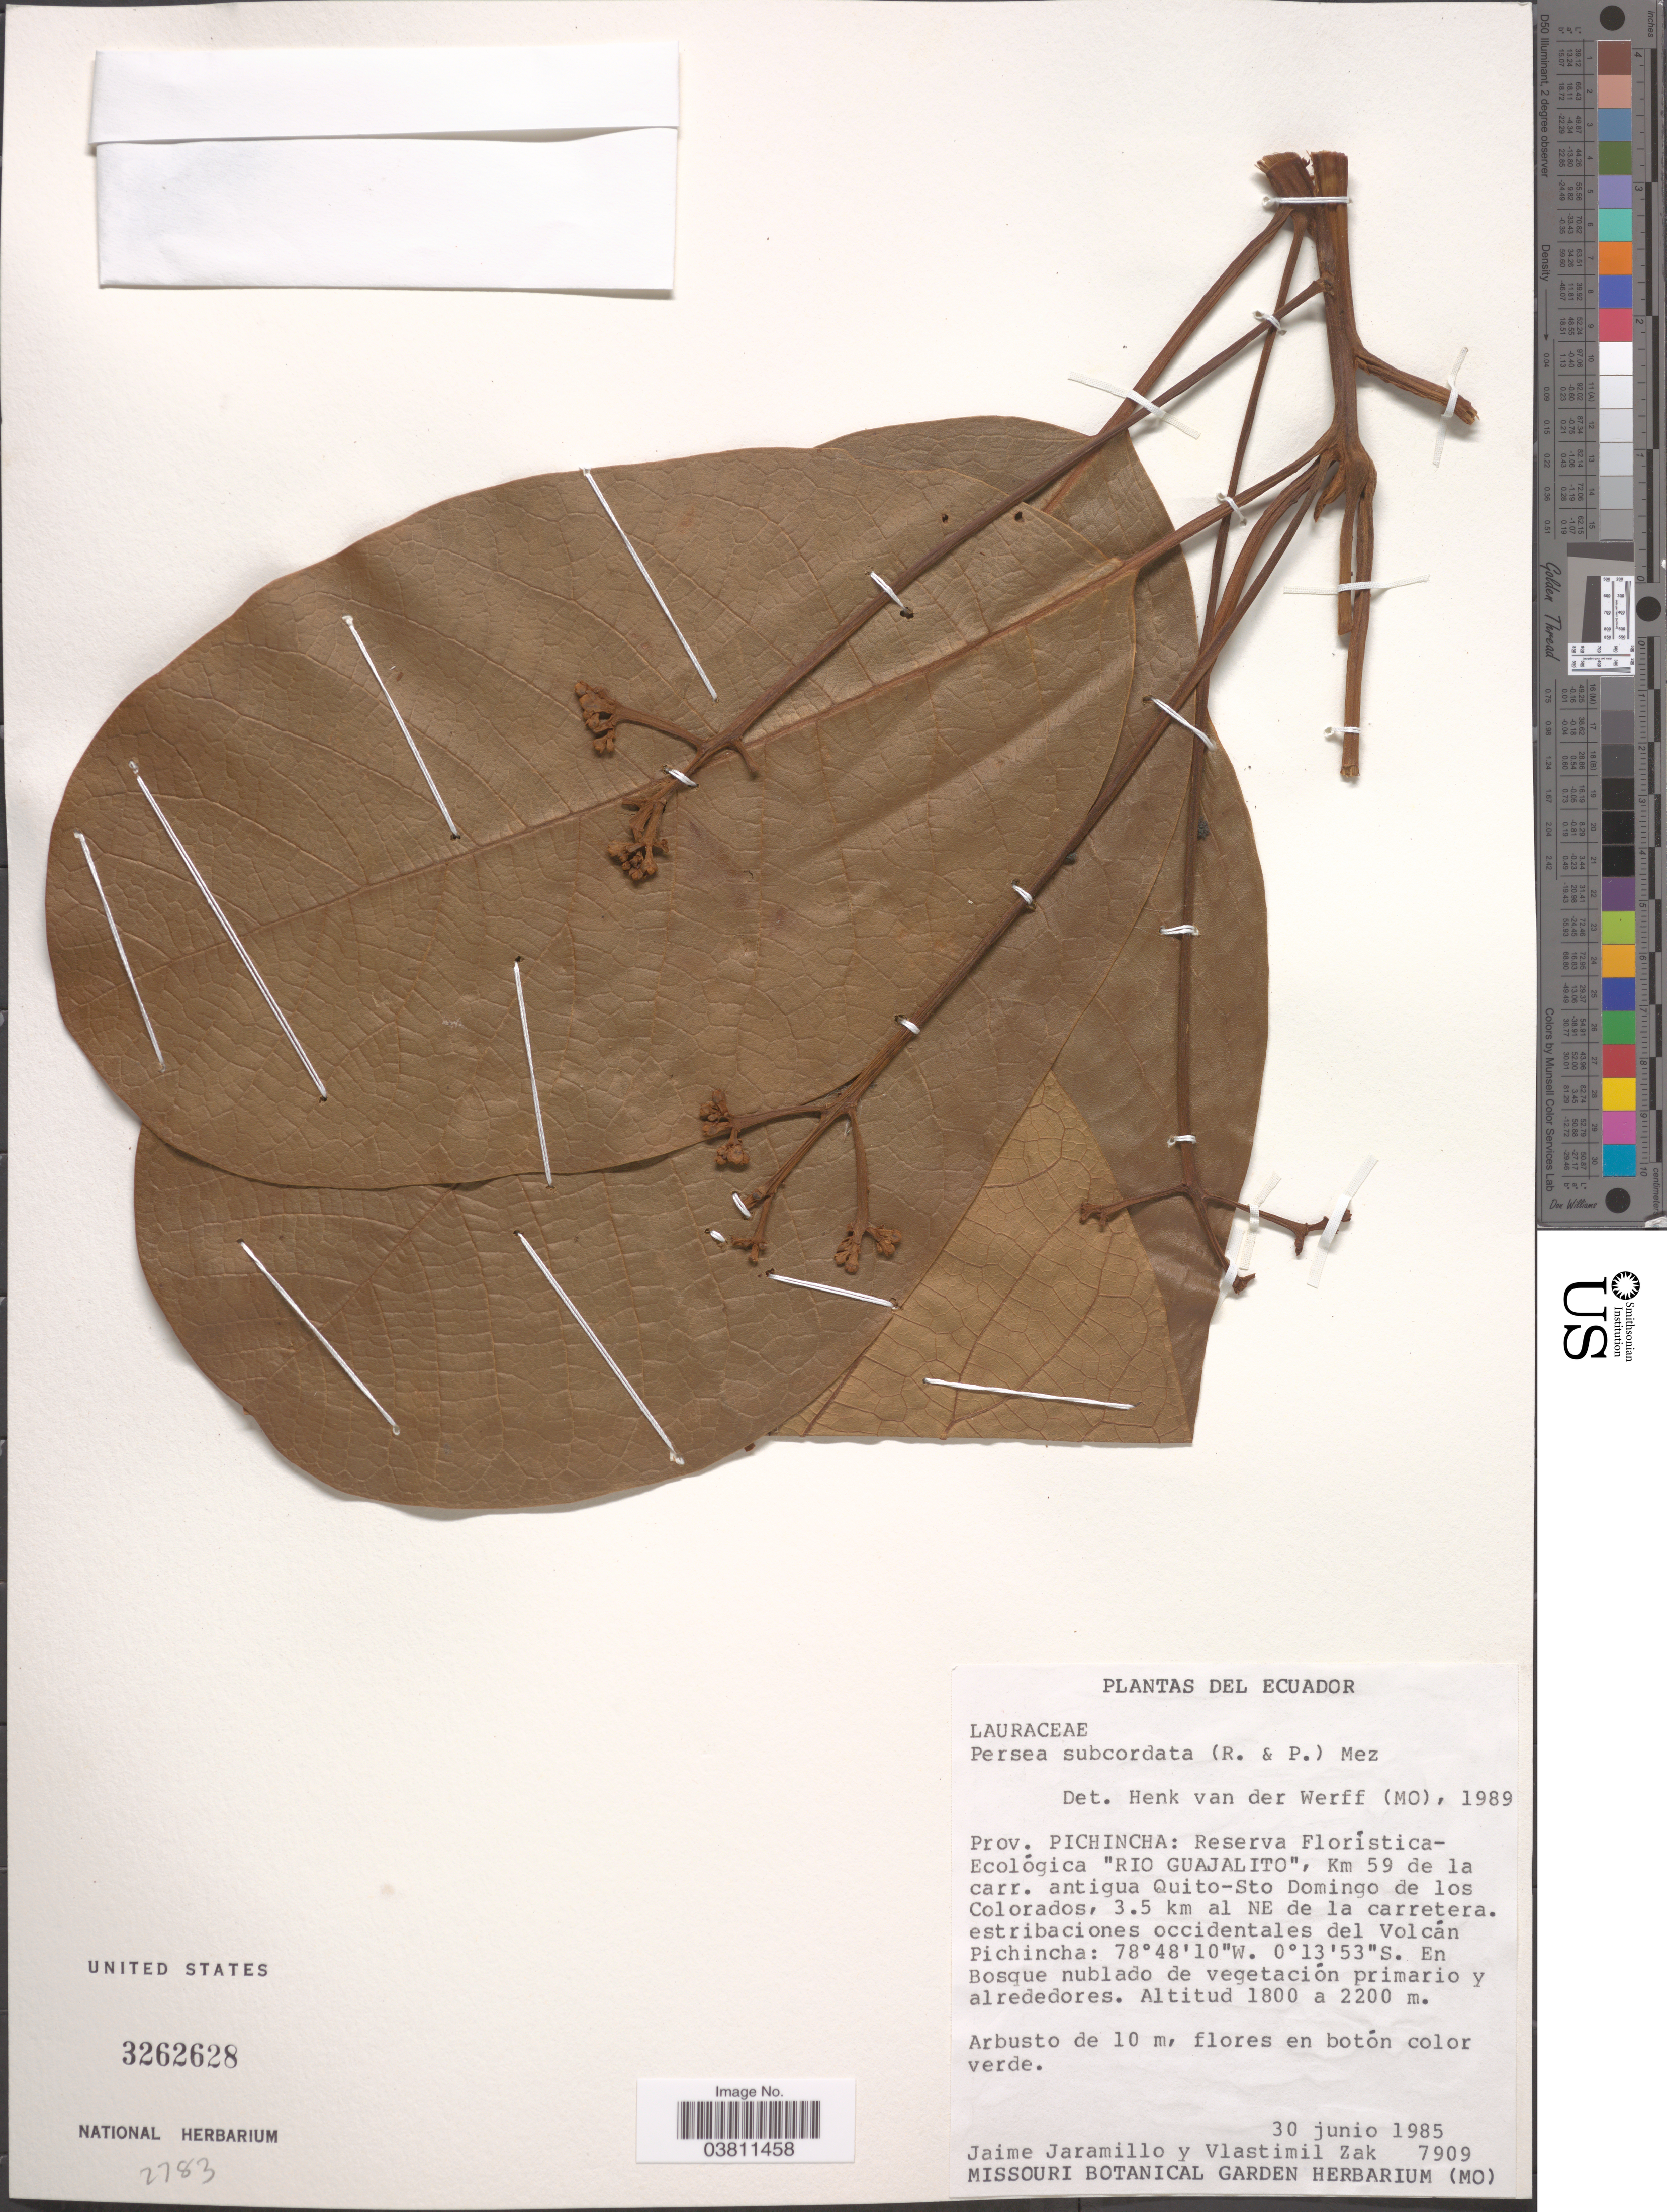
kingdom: Plantae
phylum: Tracheophyta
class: Magnoliopsida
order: Laurales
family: Lauraceae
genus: Persea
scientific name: Persea subcordata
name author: (Ruiz & Pav.) Nees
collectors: J. Jaramillo & V. Zak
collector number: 7909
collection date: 1985-06-30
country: Ecuador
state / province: Pichincha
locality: Reserva Florística-Ecológica 'Rio Guajalito', Km 59 d ela carr. antigua Quito-Sto Domingo de los Colorados, 3.5 km al NE de la carretera. Estribaciones occidentales del Volcán Pichincha.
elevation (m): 1800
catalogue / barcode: US 3262628